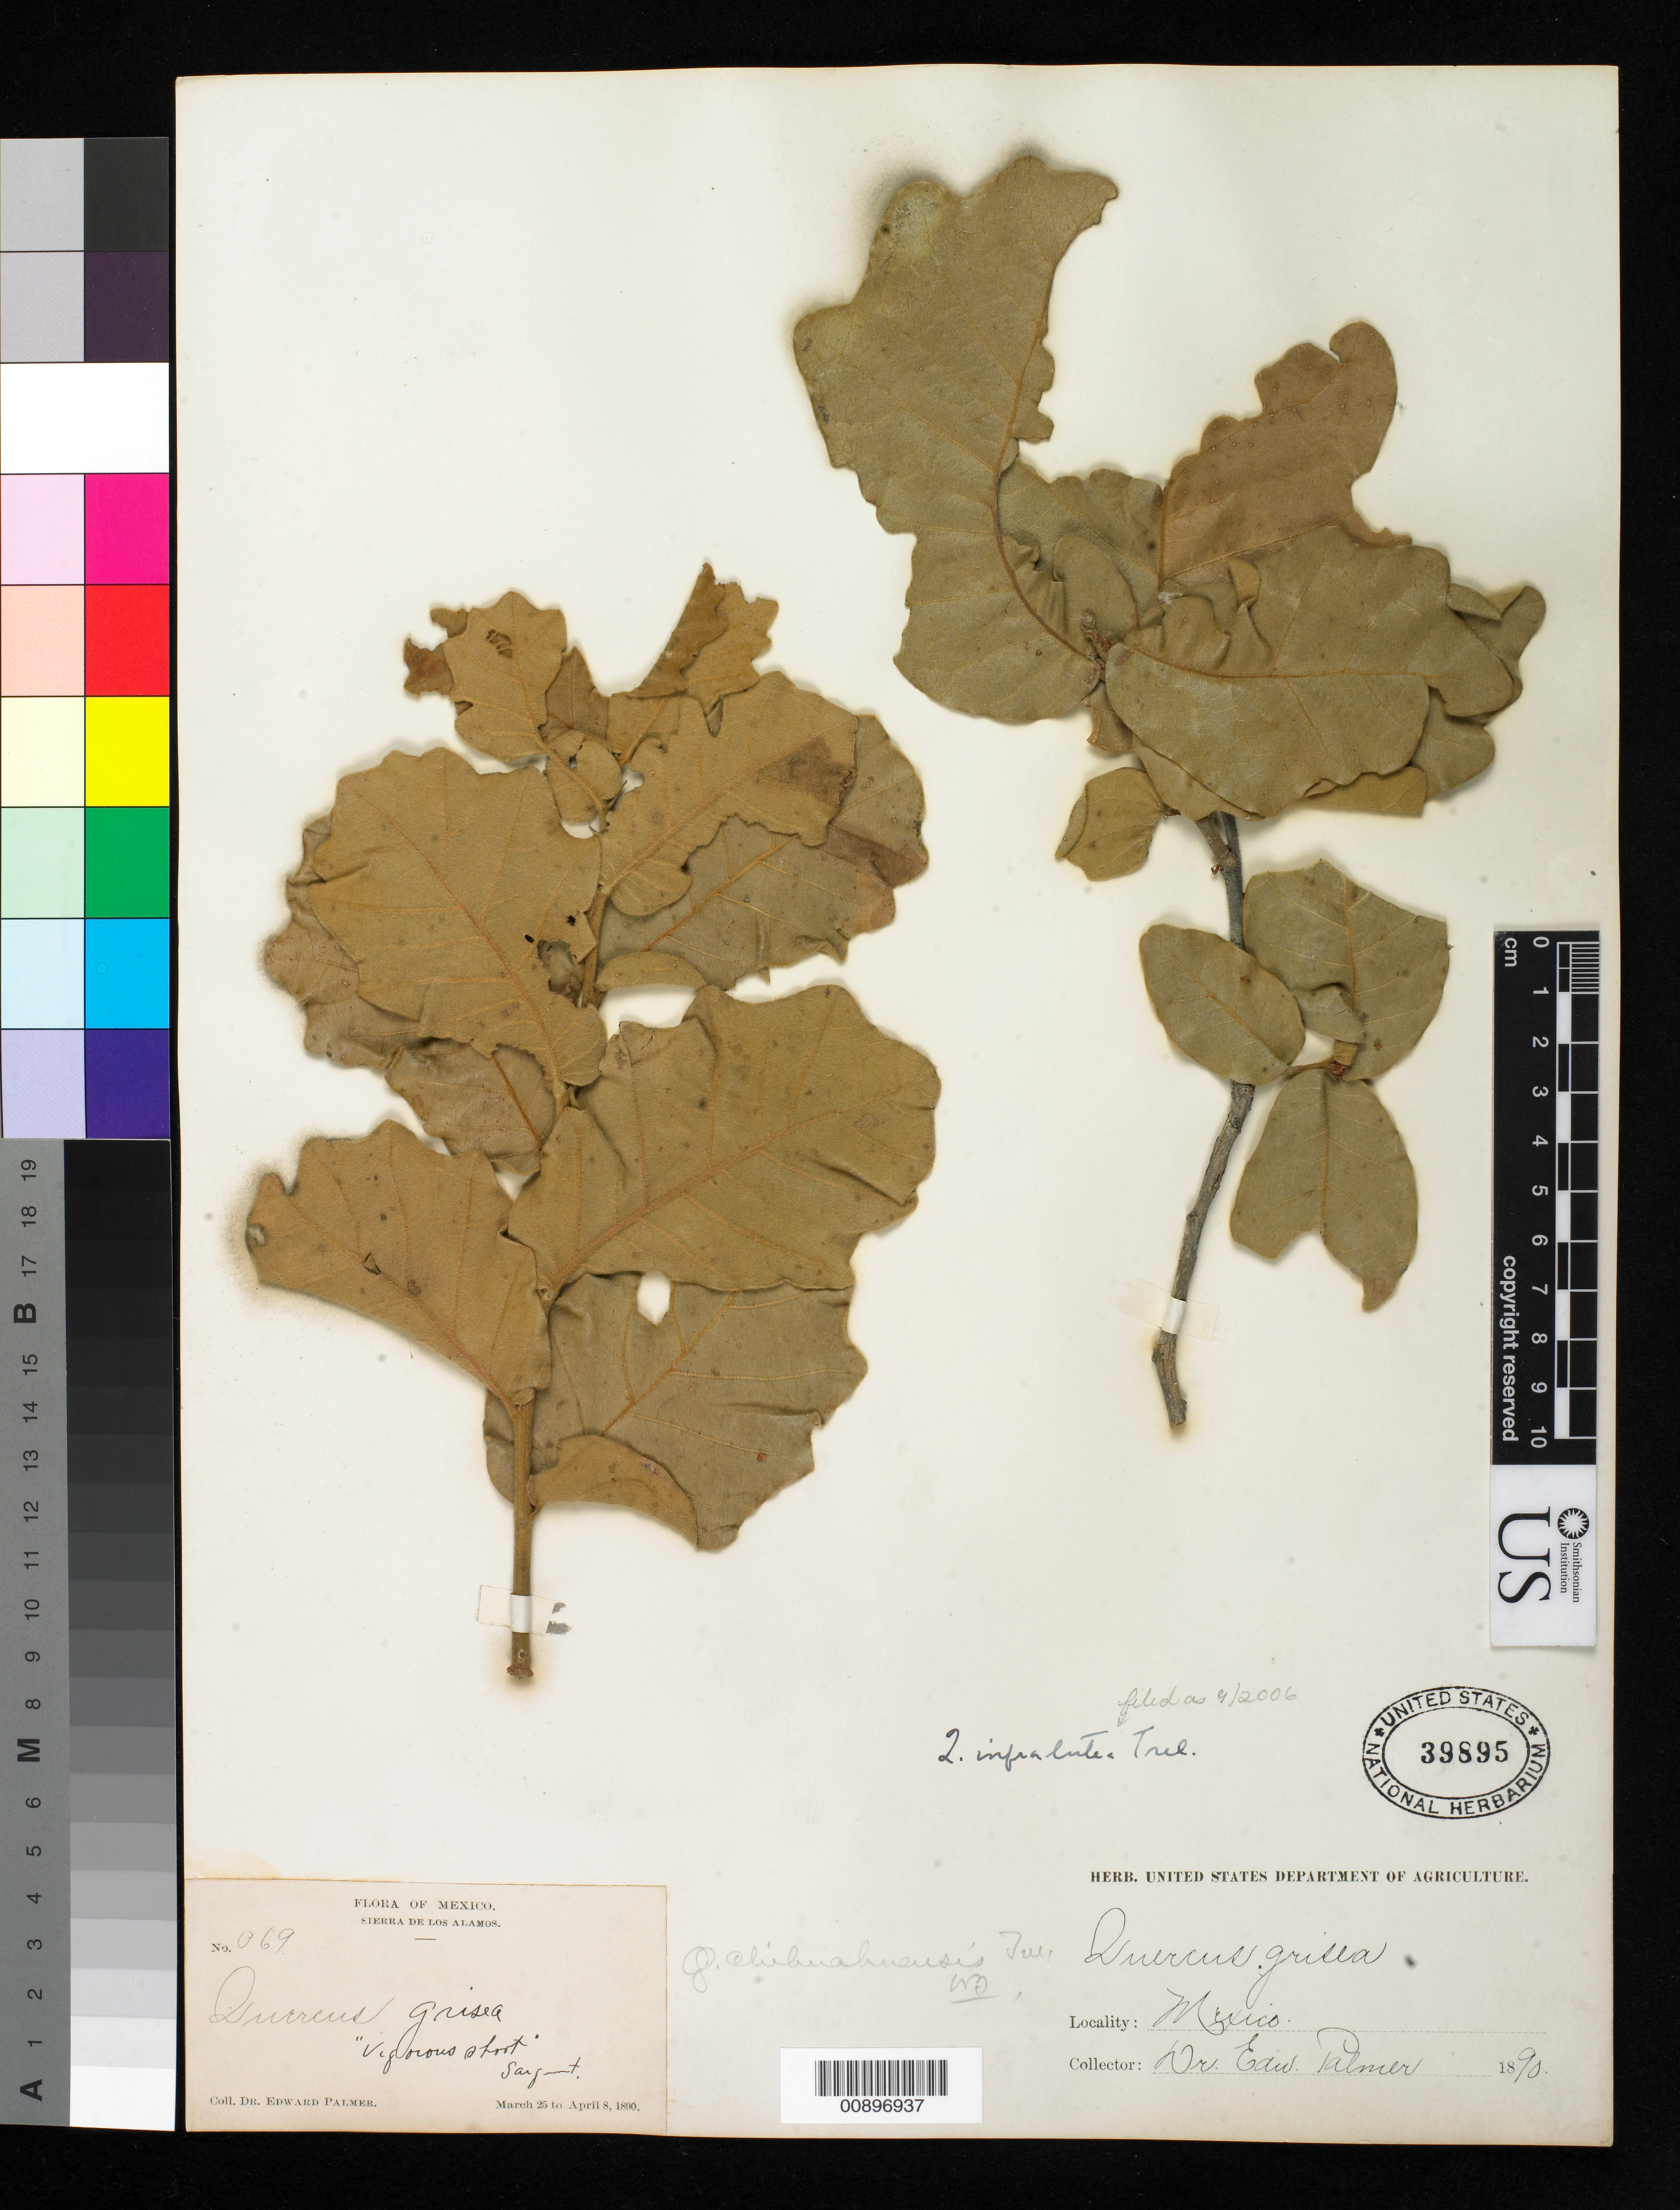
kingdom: Plantae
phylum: Tracheophyta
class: Magnoliopsida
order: Fagales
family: Fagaceae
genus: Quercus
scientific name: Quercus infralutea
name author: Trel.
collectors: E. Palmer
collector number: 369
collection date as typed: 25 Mar 1890 to 08 Apr 1890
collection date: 1890-03-25/1890-04-08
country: Mexico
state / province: Sonora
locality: Sierra de los Alamos, Sonora.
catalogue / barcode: US 39895